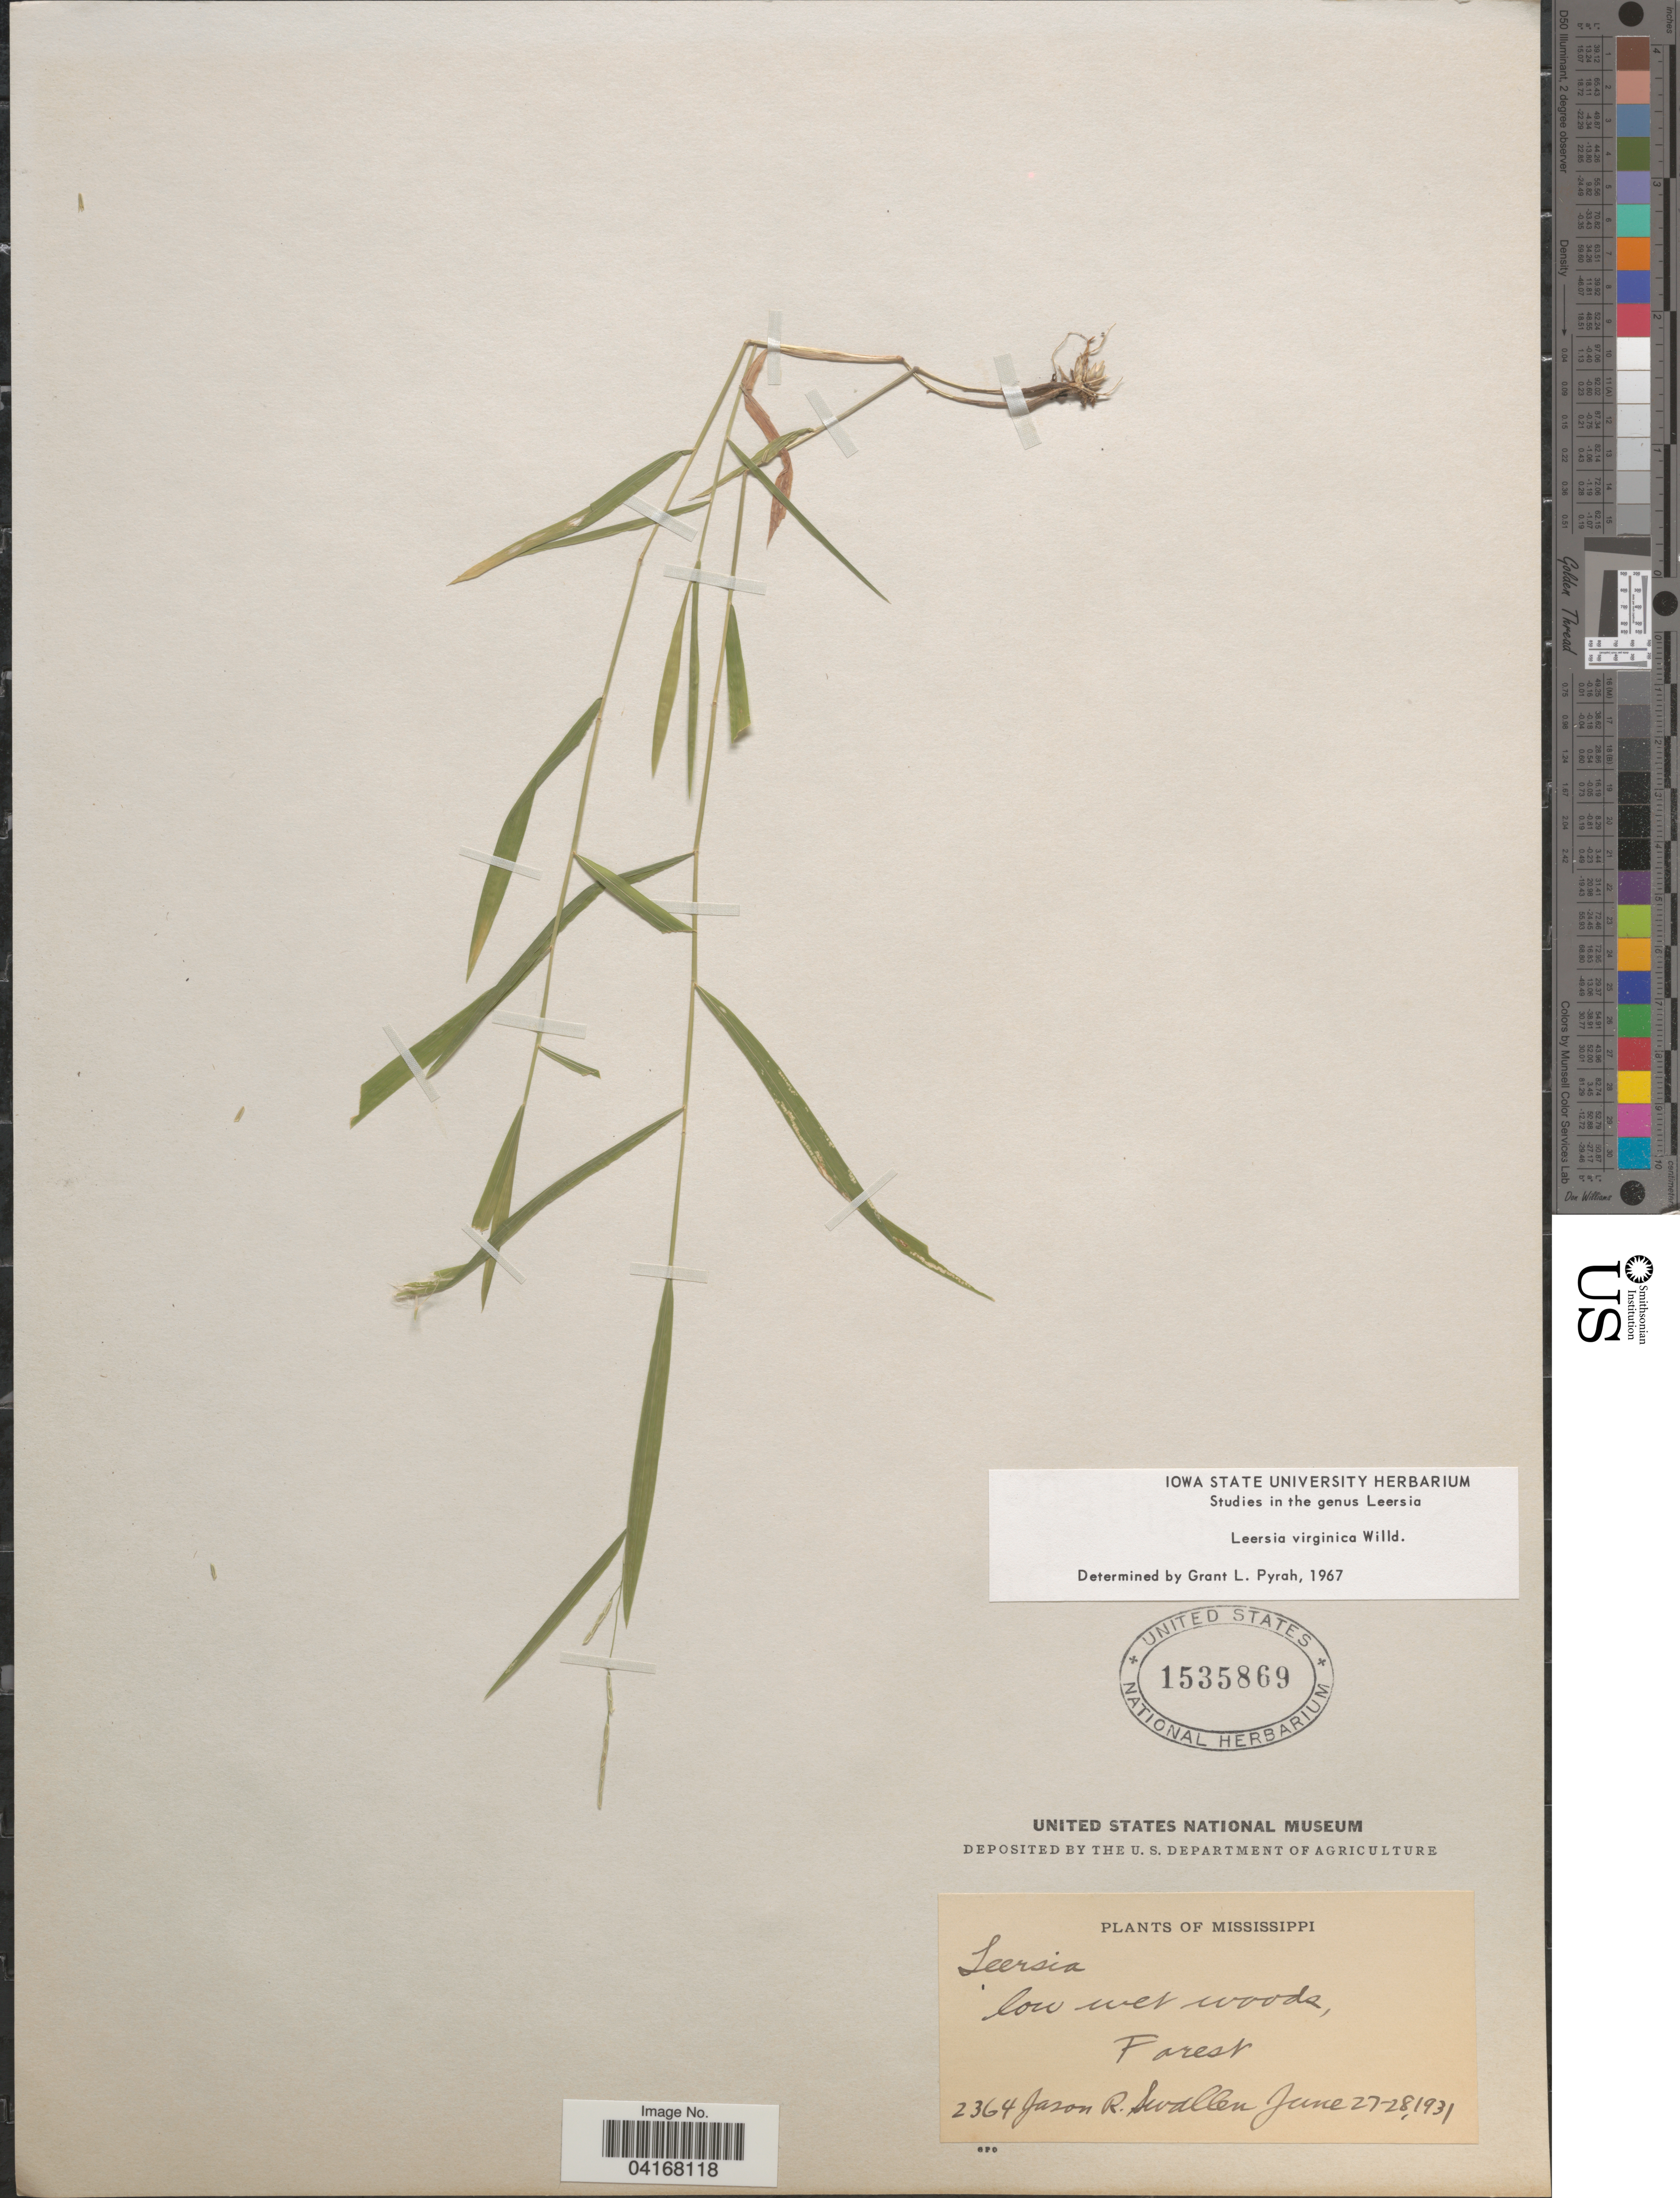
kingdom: Plantae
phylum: Tracheophyta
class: Liliopsida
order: Poales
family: Poaceae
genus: Leersia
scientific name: Leersia virginica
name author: Willd.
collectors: J. R. Swallen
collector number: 2364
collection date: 1931-06-27/1931-06-28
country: United States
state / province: Mississippi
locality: Forest.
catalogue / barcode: US 1535869